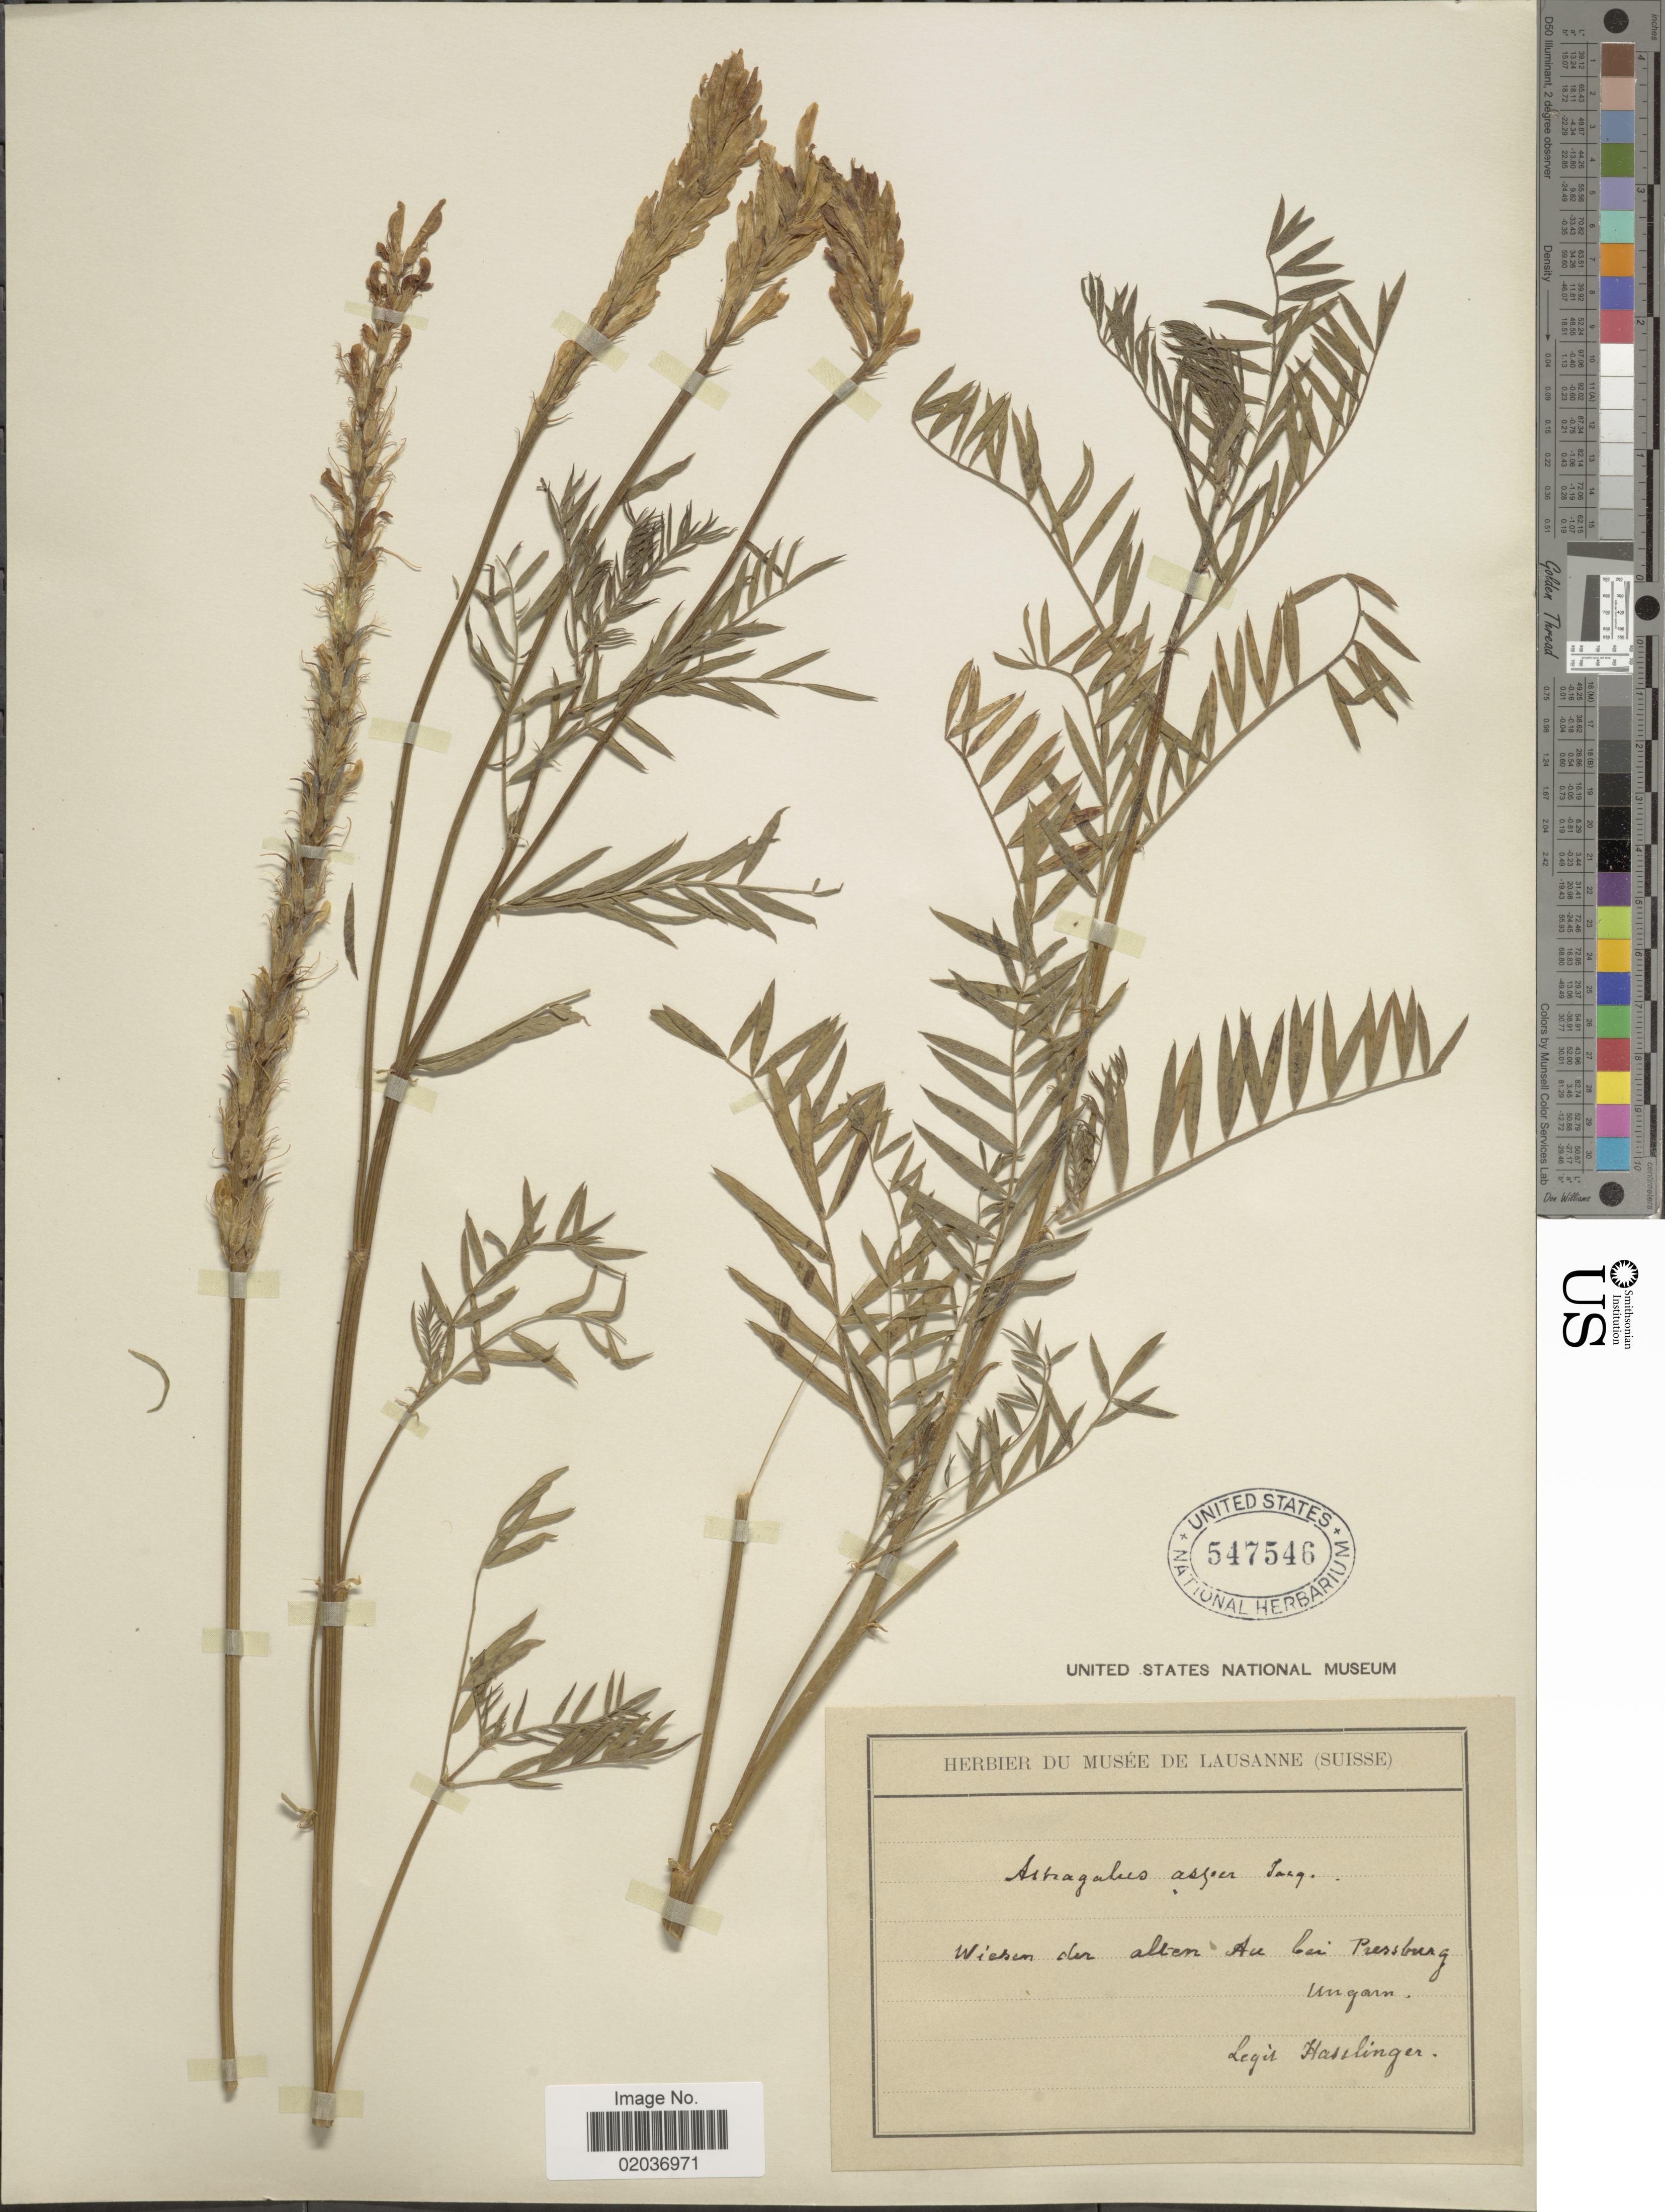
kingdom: Plantae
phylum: Tracheophyta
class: Magnoliopsida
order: Fabales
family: Fabaceae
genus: Astragalus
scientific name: Astragalus asper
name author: Jacq.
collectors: Hasslinger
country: Hungary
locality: Wiesen der alten Au bei Pressburg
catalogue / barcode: US 547546